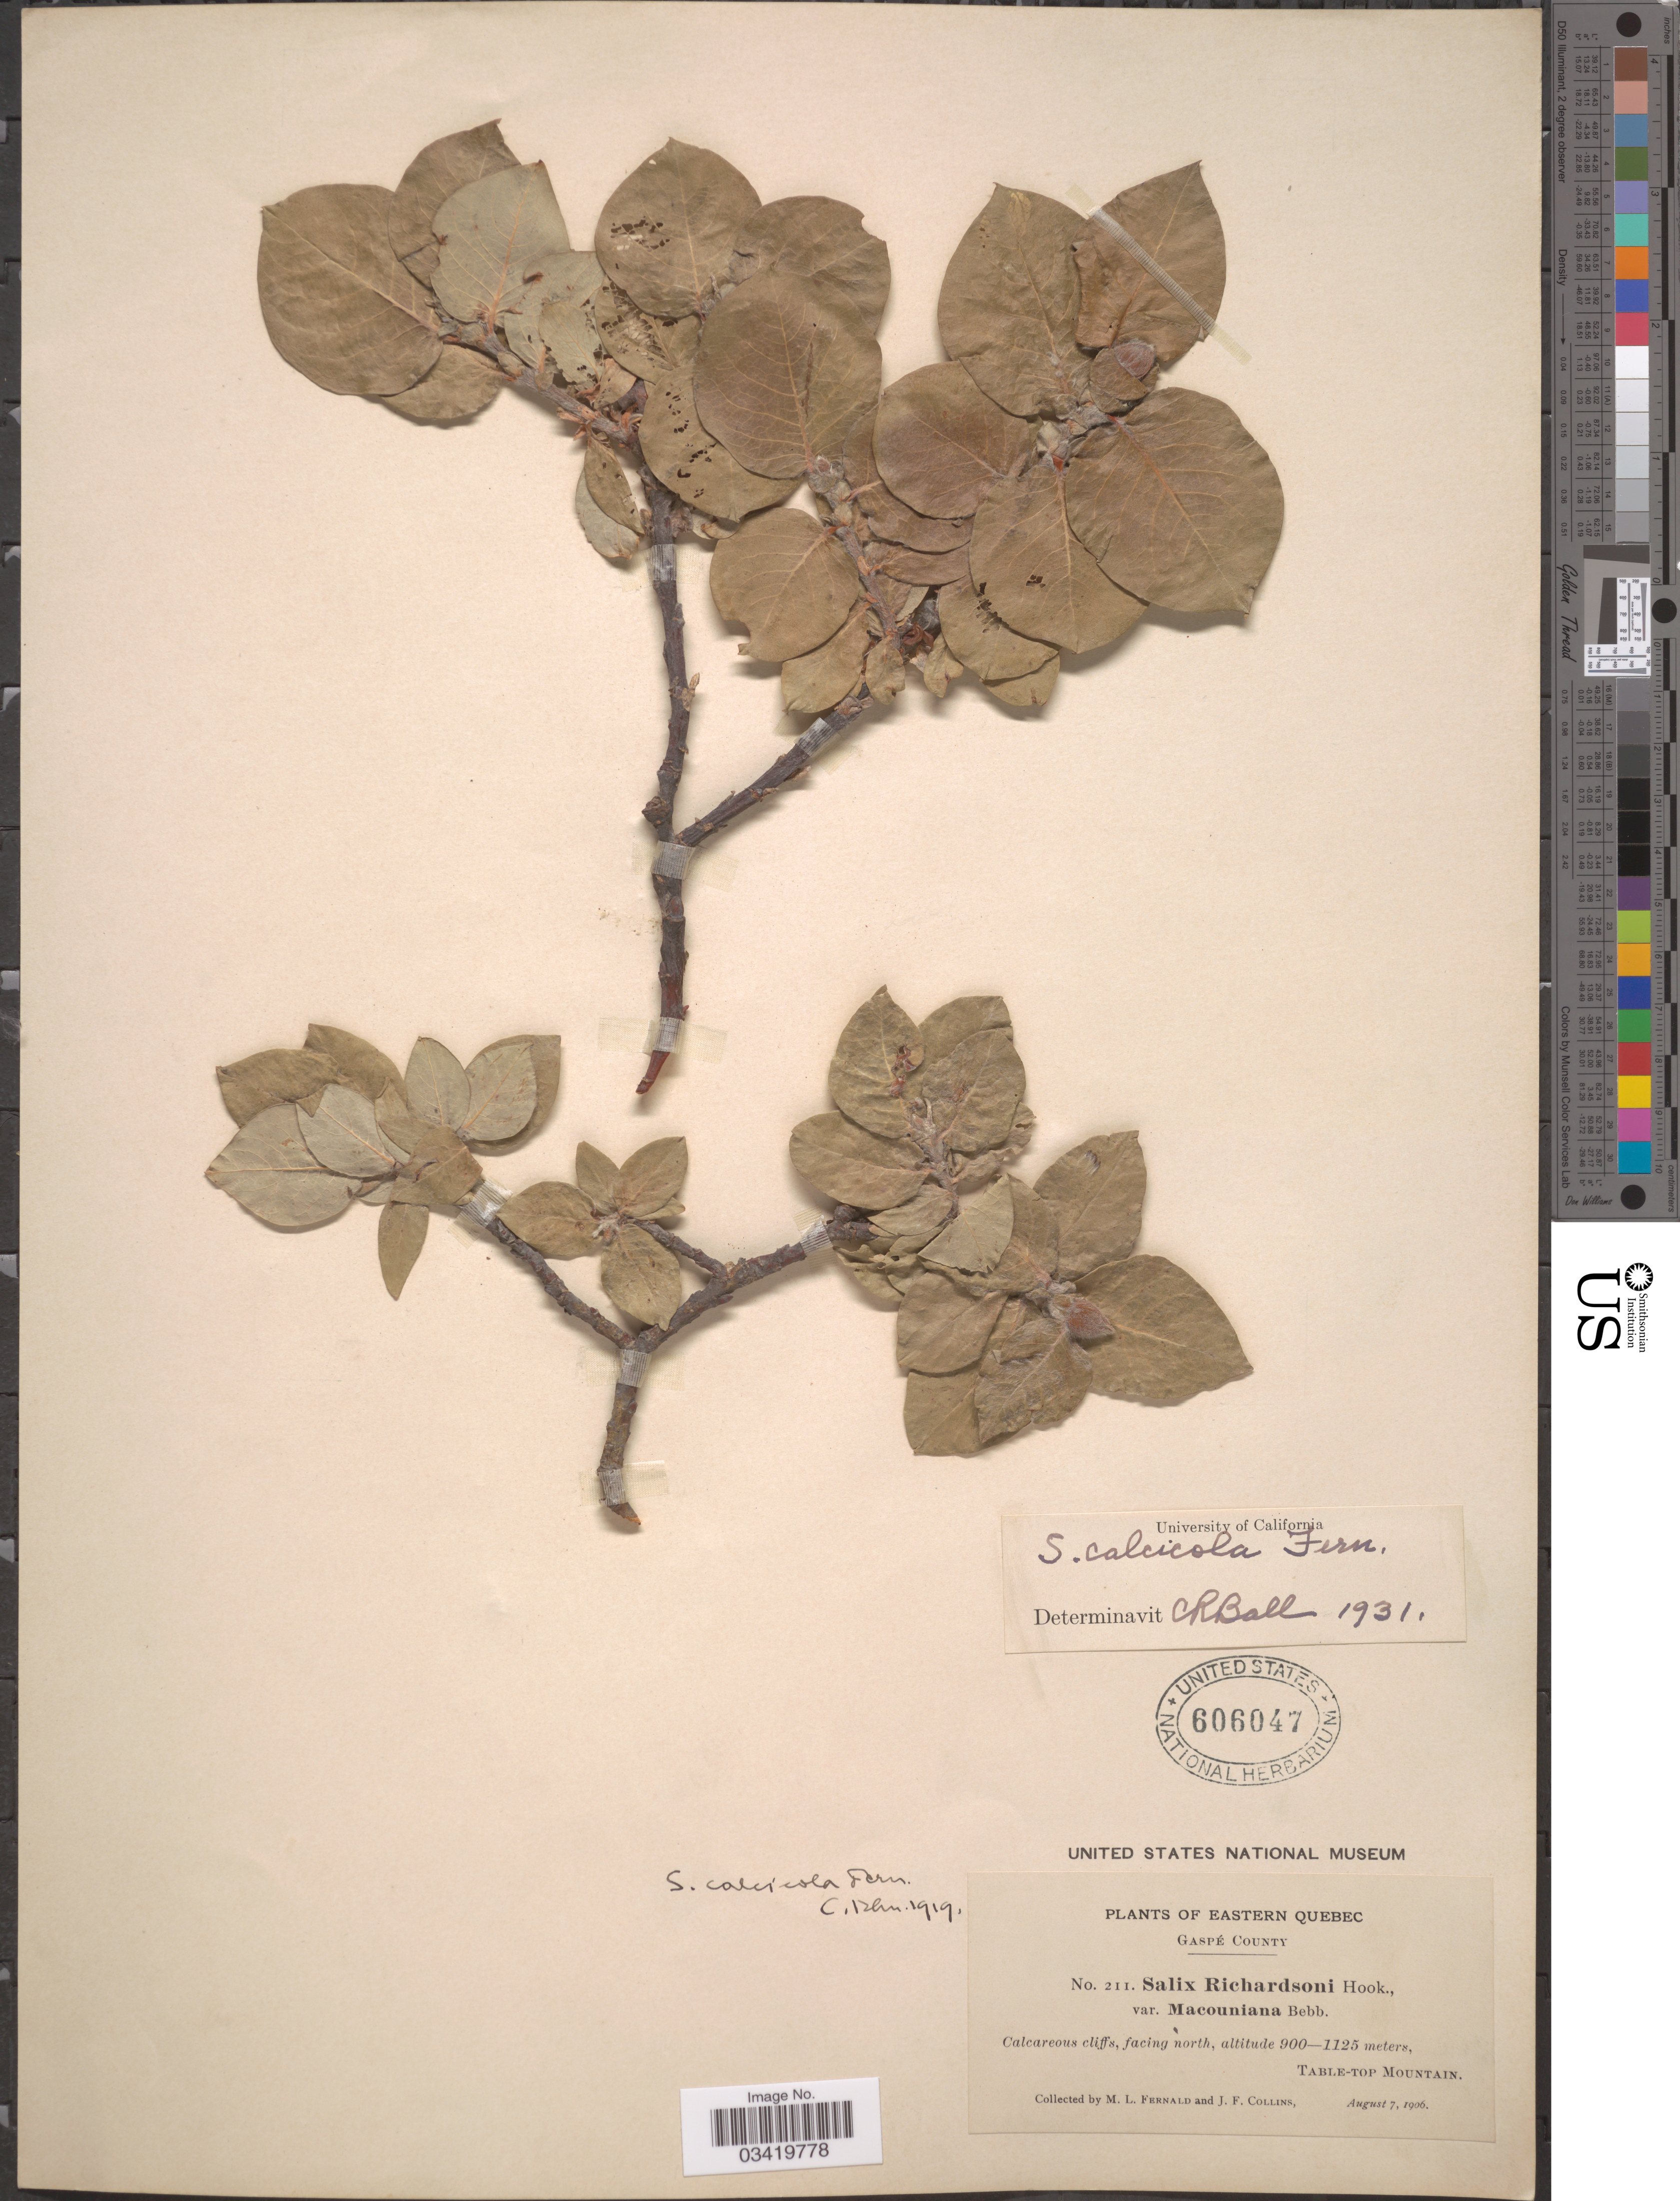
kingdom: Plantae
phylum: Tracheophyta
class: Magnoliopsida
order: Malpighiales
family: Salicaceae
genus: Salix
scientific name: Salix calcicola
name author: Fernald & Wiegand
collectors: M. L. Fernald & J. Collins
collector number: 211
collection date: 1906-08-07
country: Canada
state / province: Quebec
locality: Eastern Quebec. Gaspé County. Facing north, Table-Top Mountain.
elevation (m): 900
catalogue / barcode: US 606047